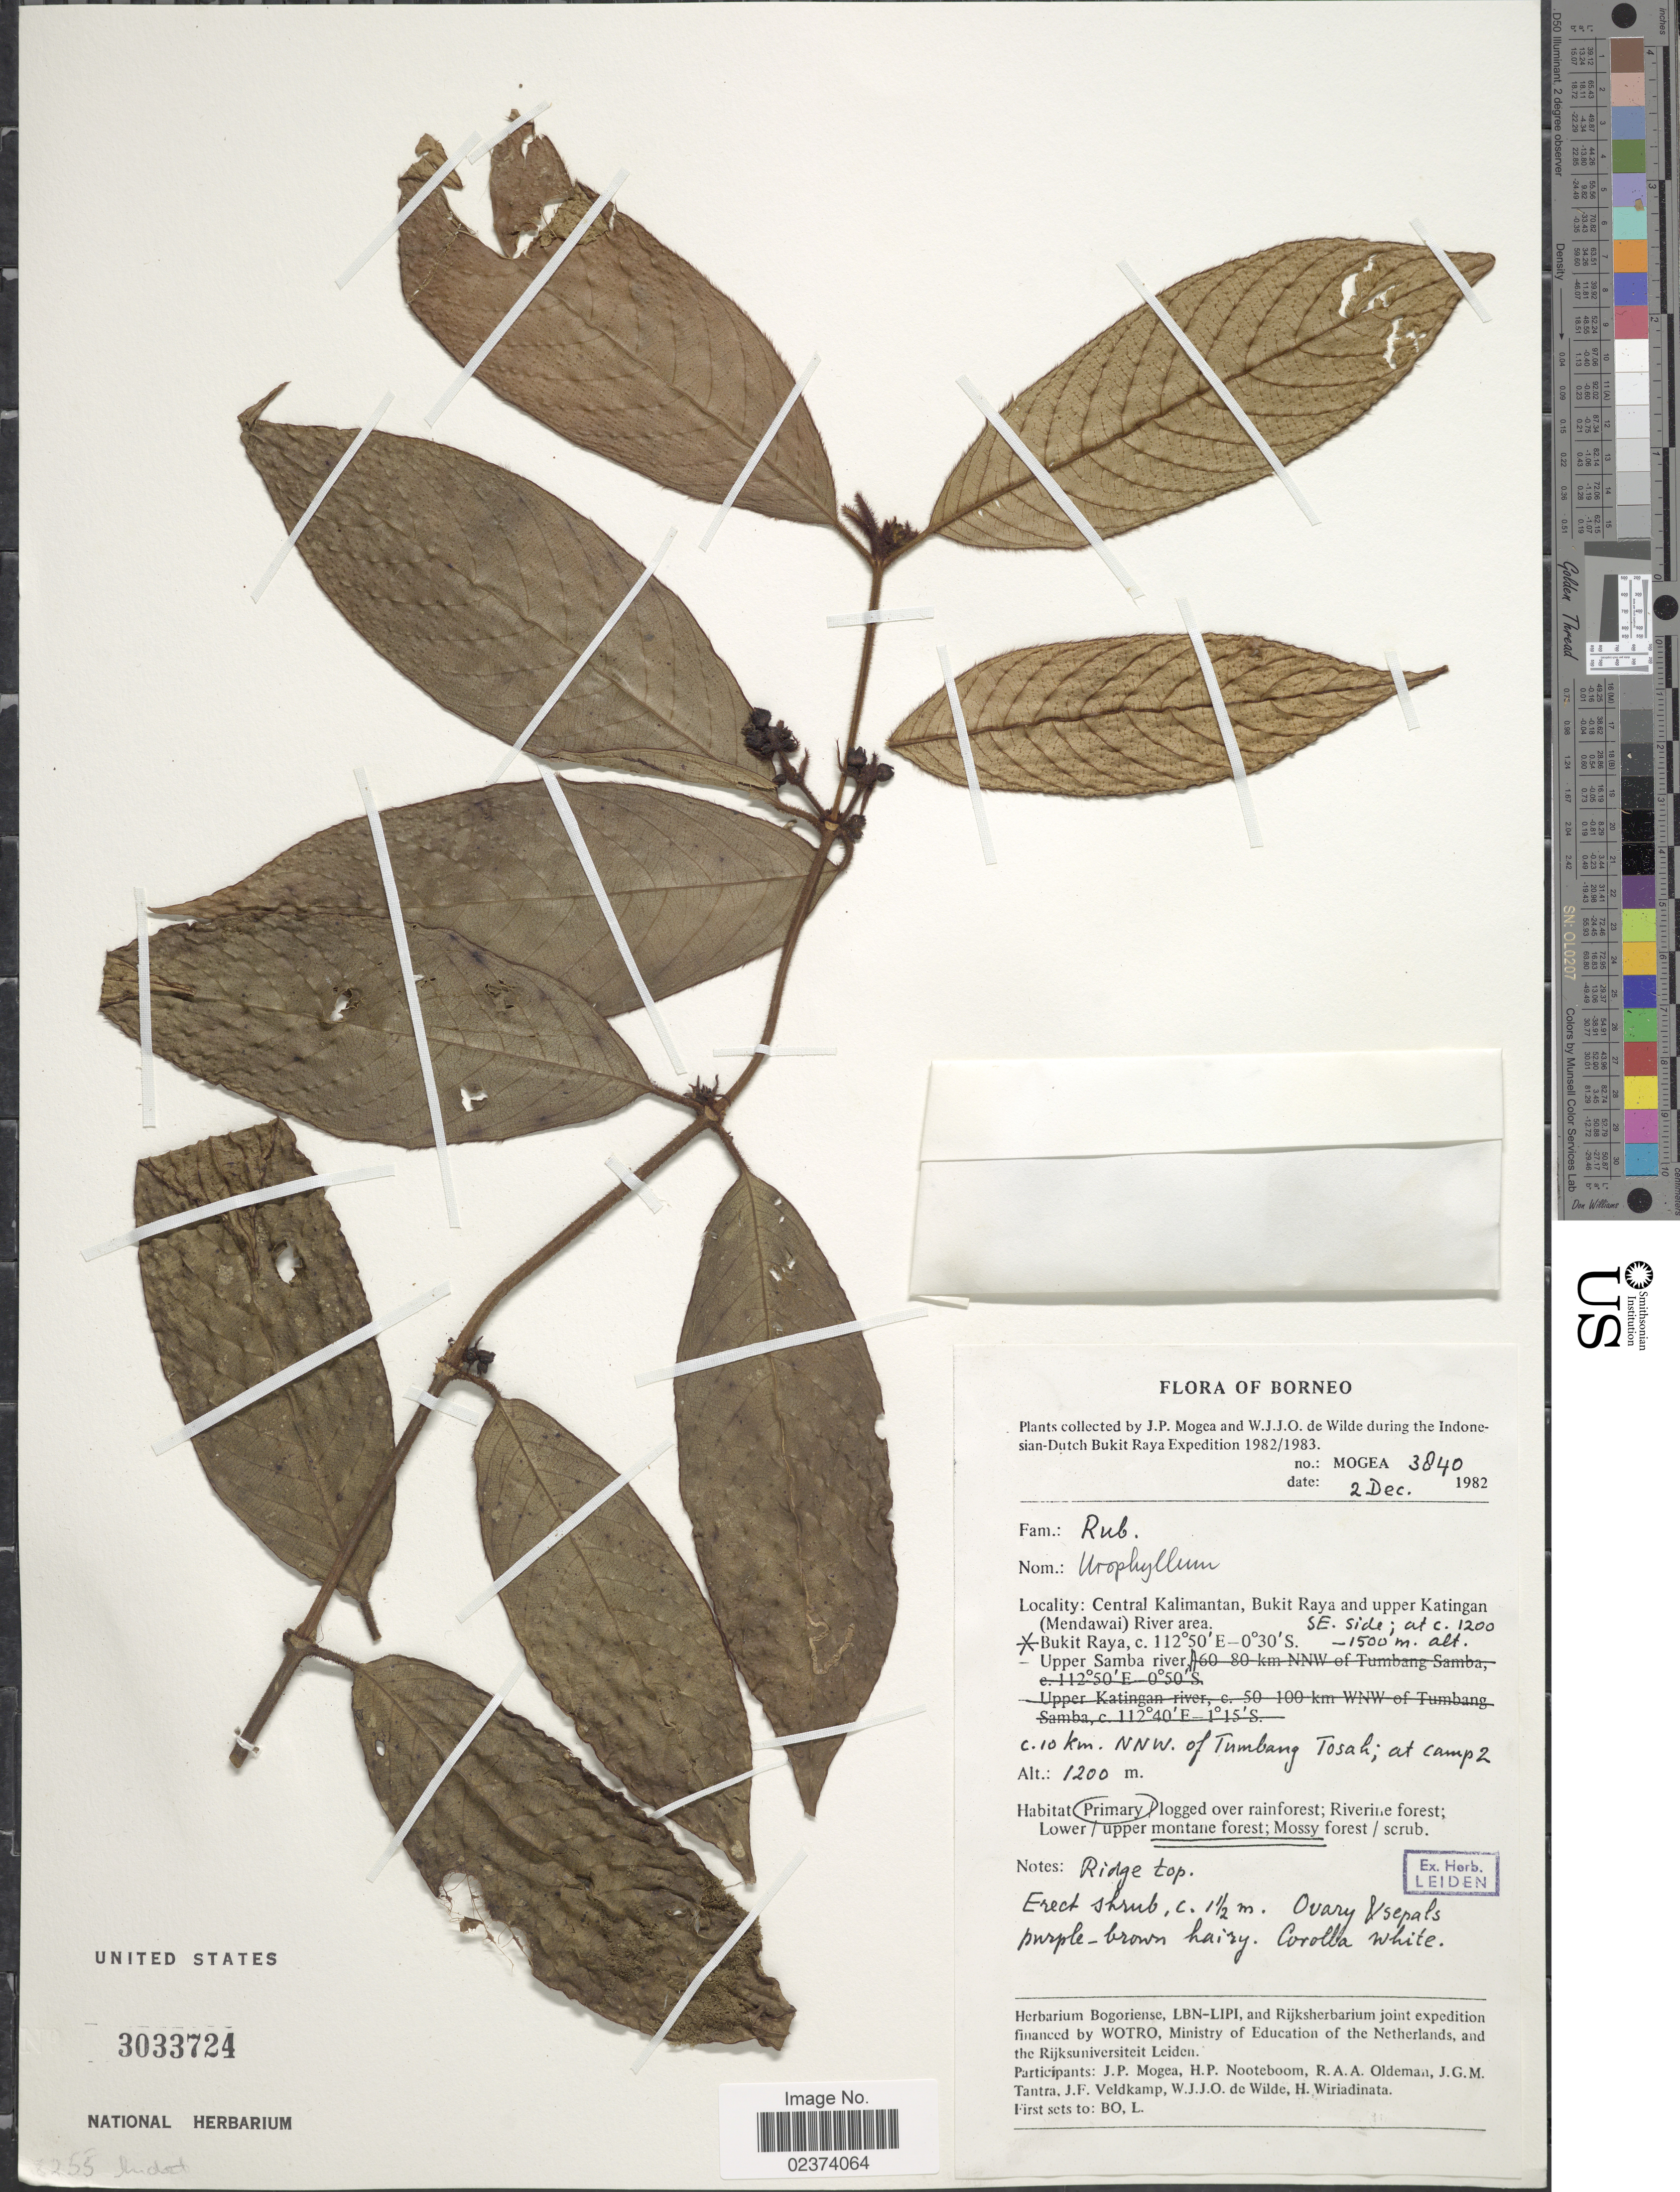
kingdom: Plantae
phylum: Tracheophyta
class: Magnoliopsida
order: Gentianales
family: Rubiaceae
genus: Urophyllum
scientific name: Urophyllum sp.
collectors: J. Mogea & W. J. de Wilde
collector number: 3840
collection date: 1982-12-02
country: Indonesia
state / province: Kalimantan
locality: Borneo, Central Kalimantan, Bukit Raya and upper Katingan (Mendawai) River area, Bukit Raya, Upper Samba River, c. 10 km NNW of Tumbang Tosah; at camp 2, SE Side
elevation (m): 1200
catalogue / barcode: US 3033724